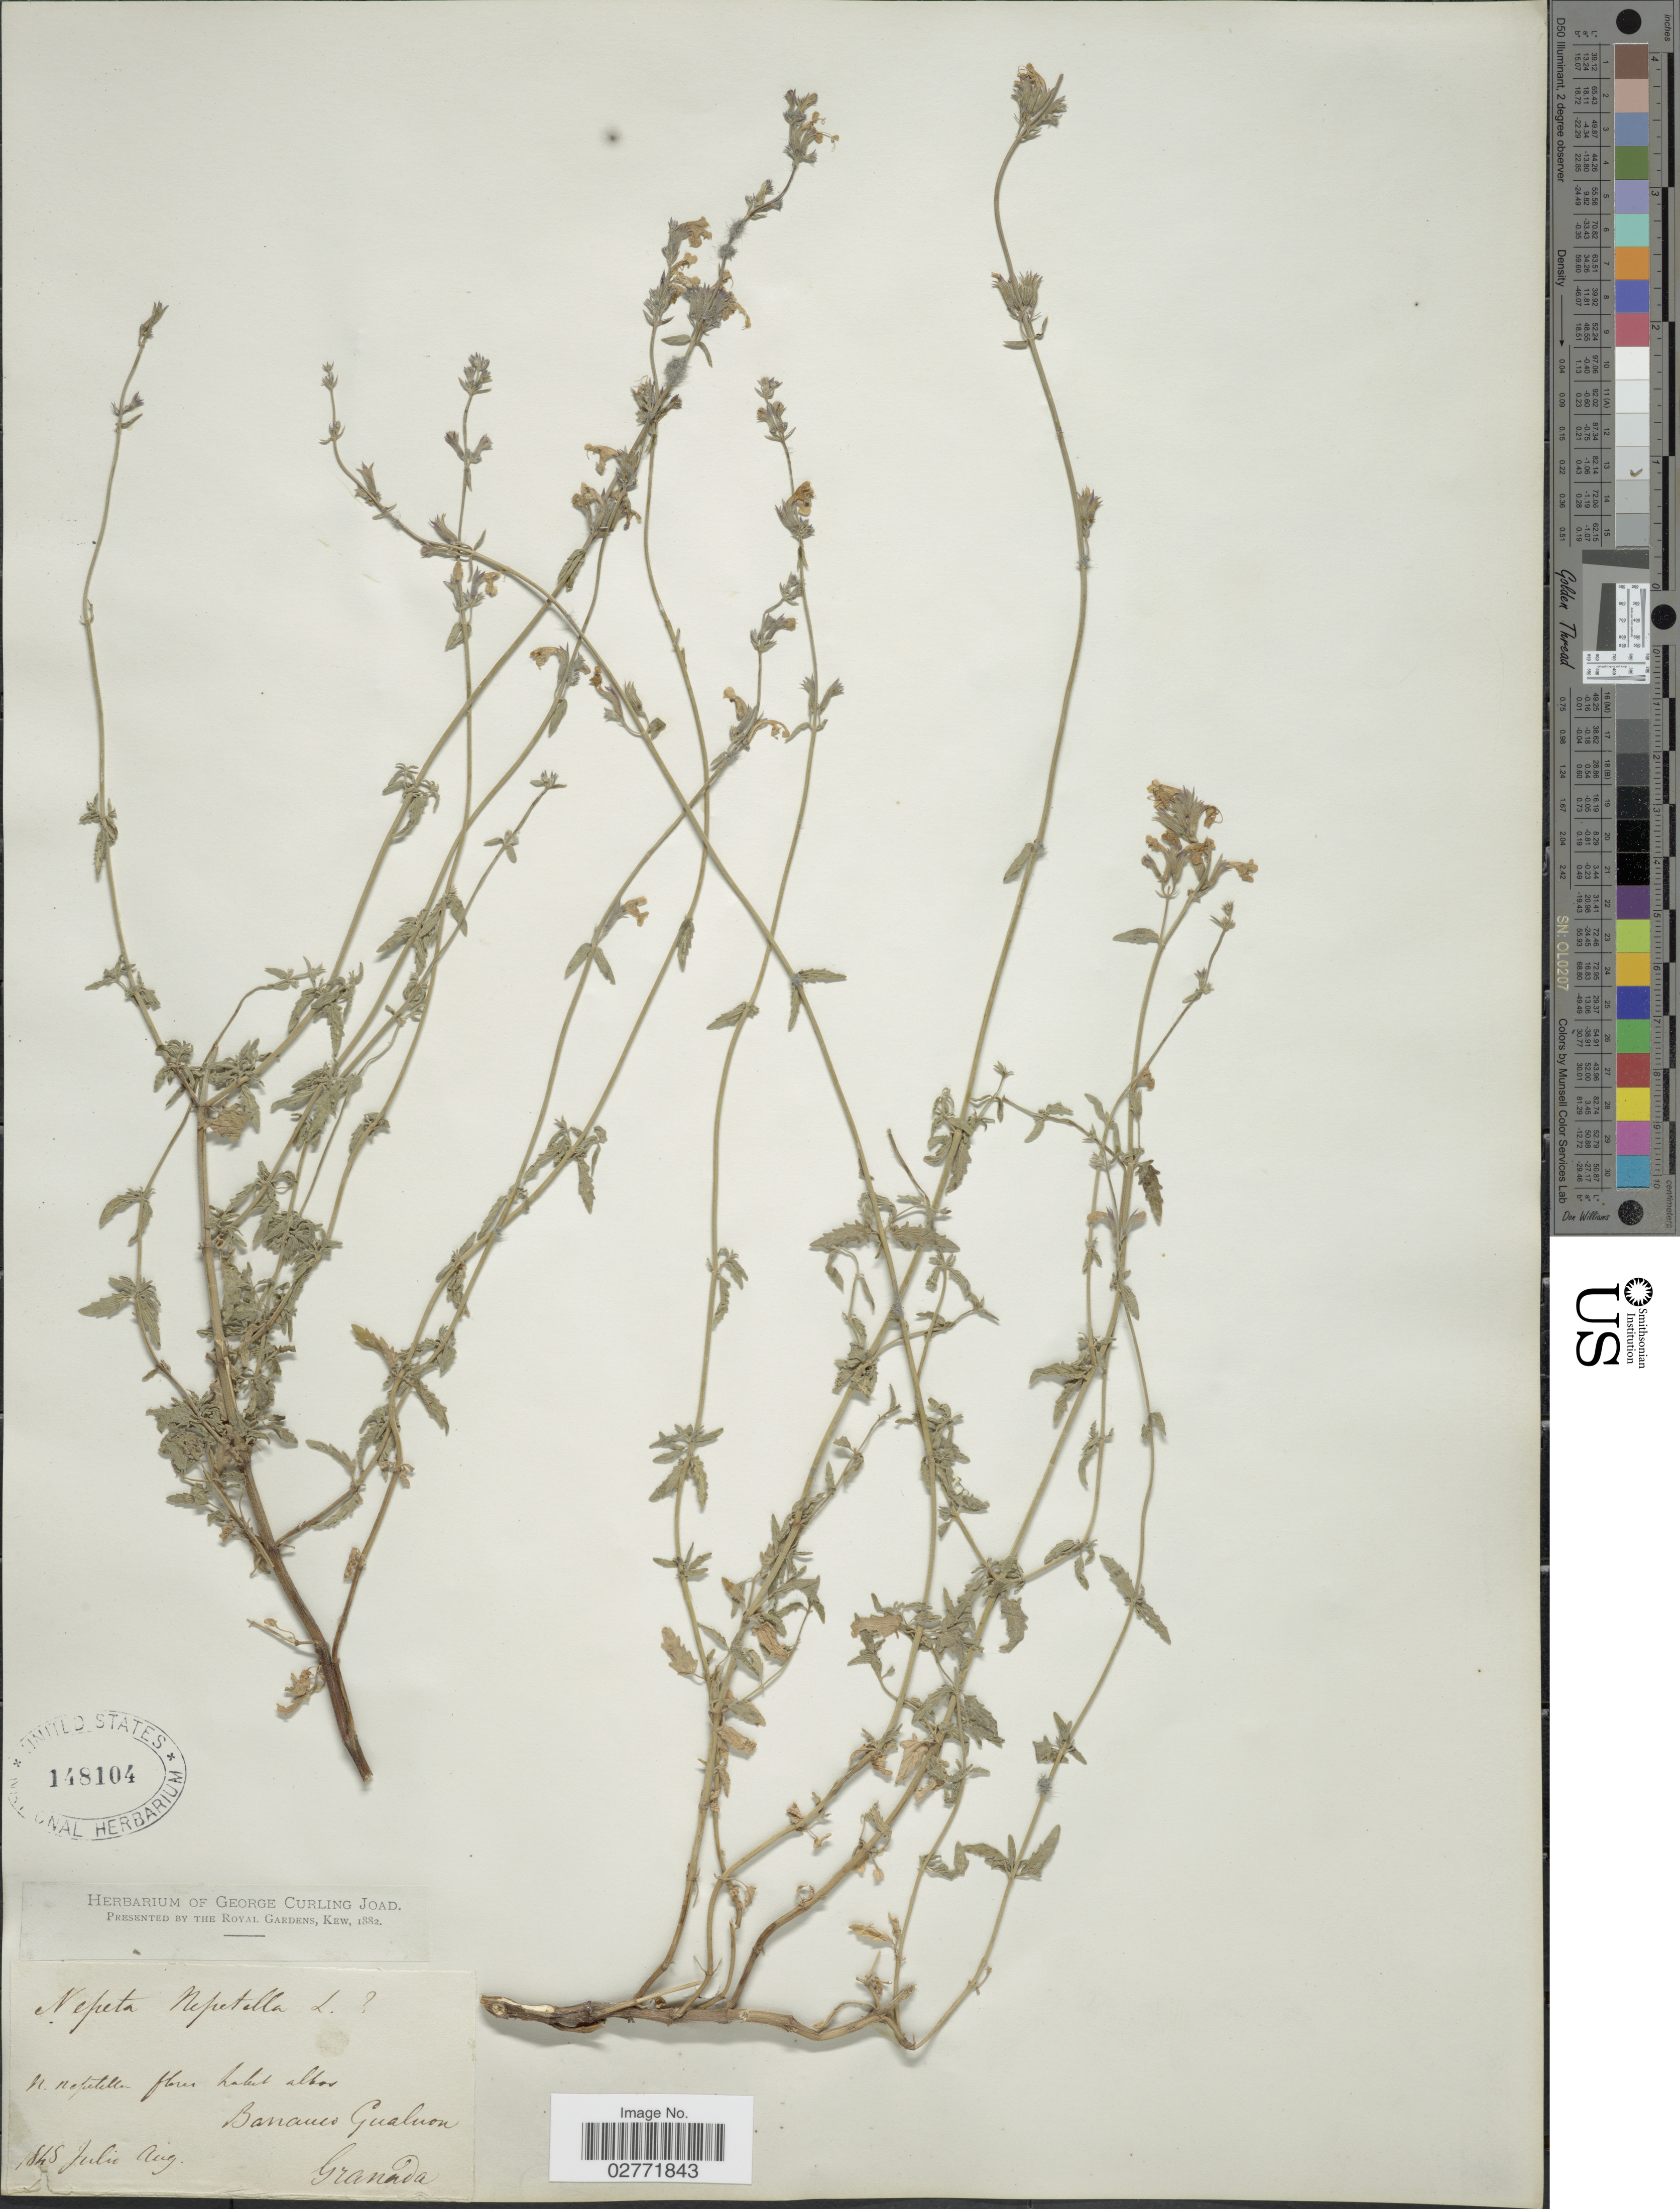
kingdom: Plantae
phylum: Tracheophyta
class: Magnoliopsida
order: Lamiales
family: Lamiaceae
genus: Nepeta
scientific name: Nepeta nepetella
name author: L.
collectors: ex herb. George Curling Joad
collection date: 1848-07/1848-08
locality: Bananes Gualuon. Granada.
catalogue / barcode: US 148104